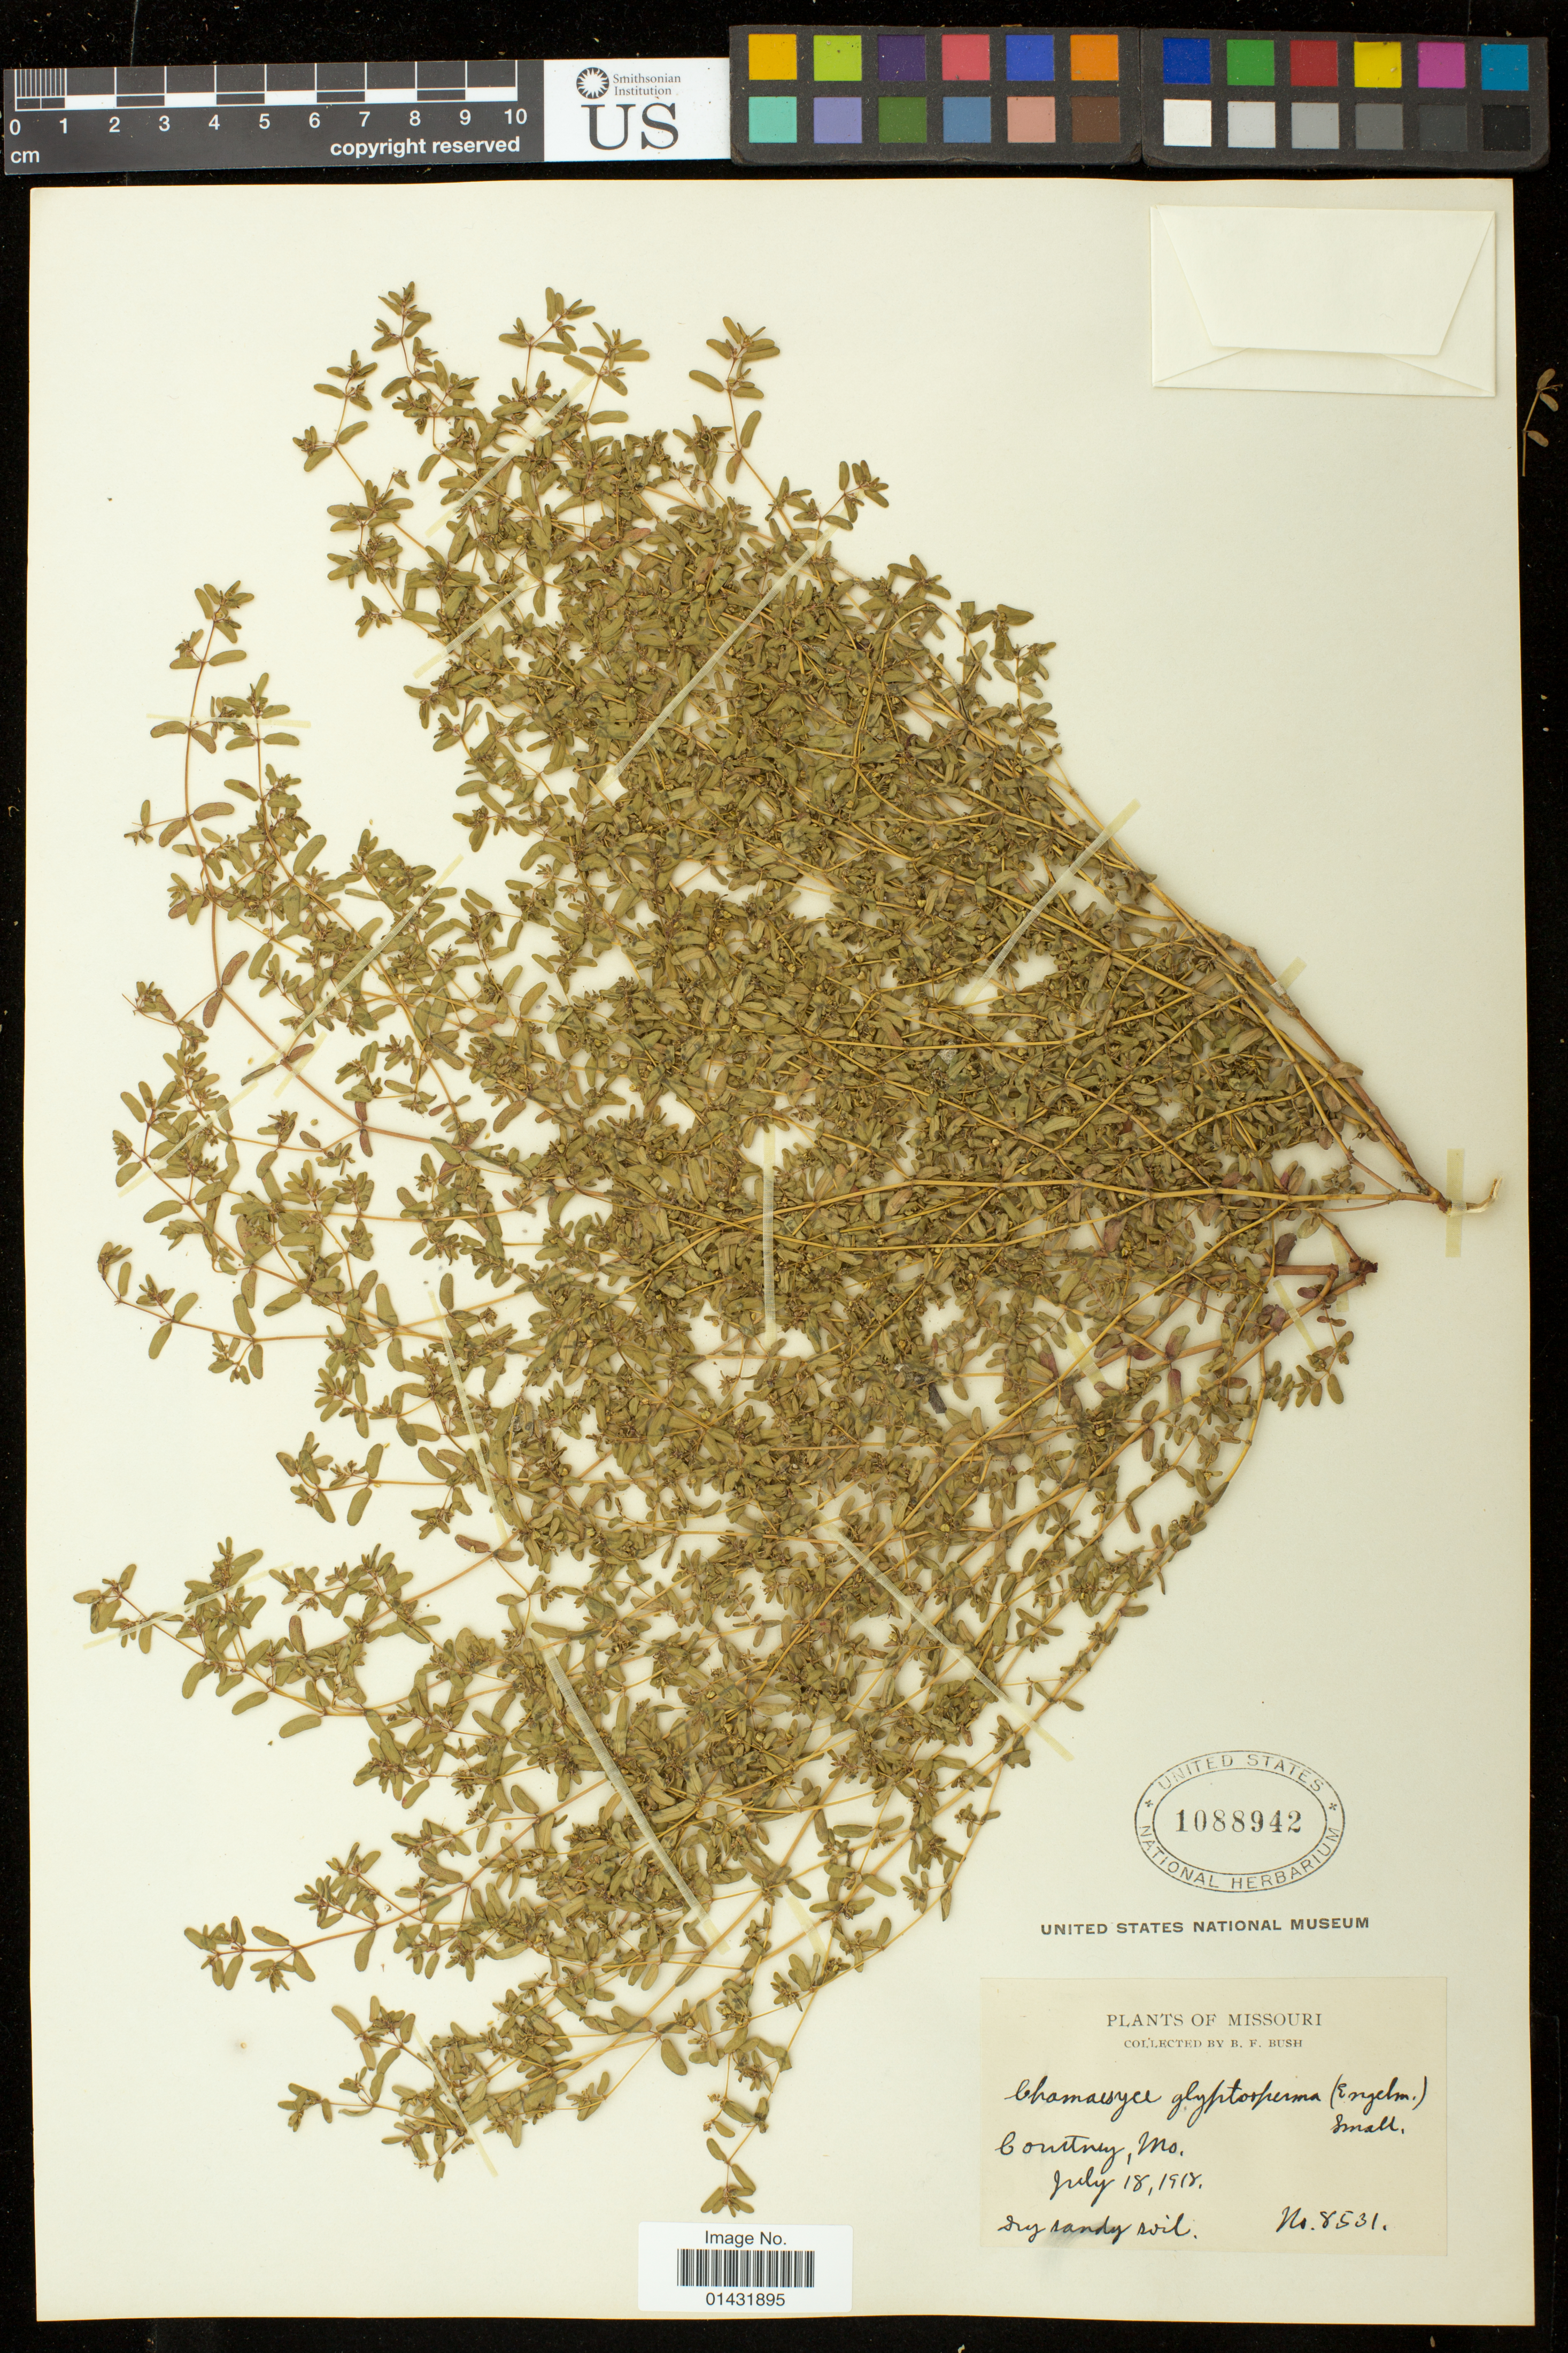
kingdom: Plantae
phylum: Tracheophyta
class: Magnoliopsida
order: Malpighiales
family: Euphorbiaceae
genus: Euphorbia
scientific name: Euphorbia glyptosperma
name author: Engelm.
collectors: B. F. Bush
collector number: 8531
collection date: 1918-07-18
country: United States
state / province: Missouri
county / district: Jackson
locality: Courtney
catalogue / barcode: US 1088942